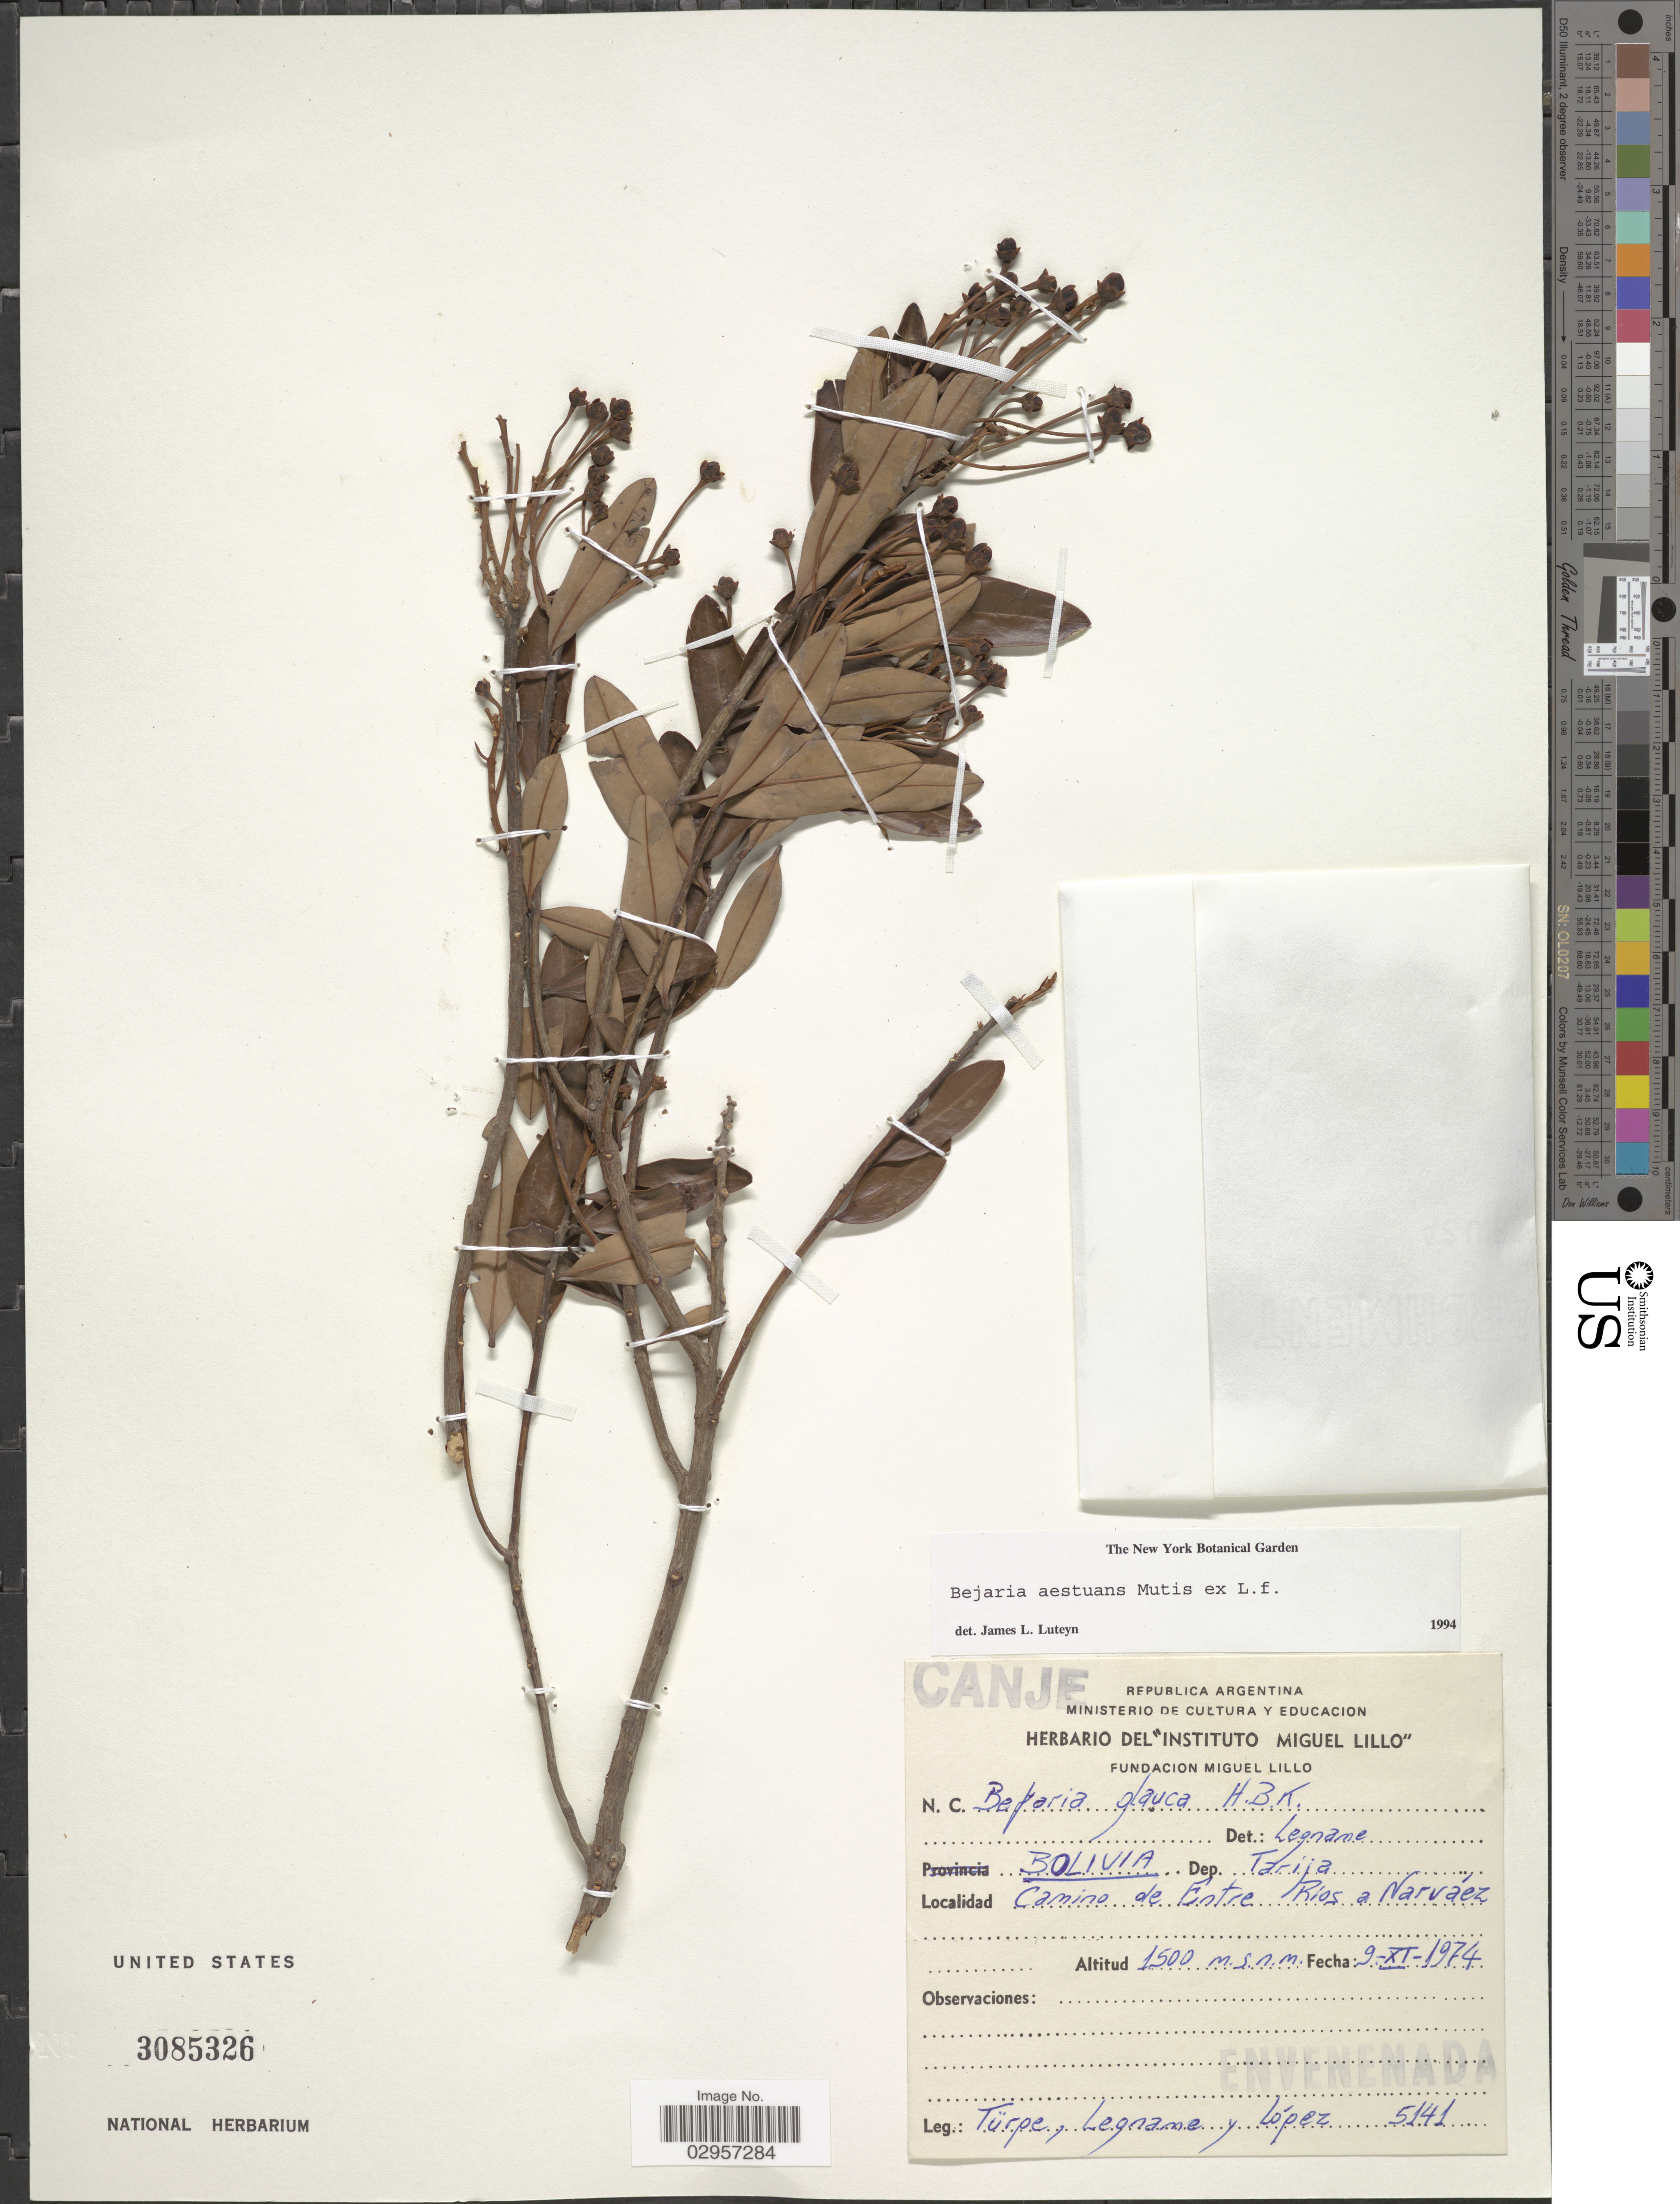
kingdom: Plantae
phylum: Tracheophyta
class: Magnoliopsida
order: Ericales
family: Ericaceae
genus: Befaria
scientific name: Befaria aestuans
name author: Mutis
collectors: Türpe, -. Legname & -. Lopez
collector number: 5141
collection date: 1974-11-09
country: Bolivia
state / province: Tarija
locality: Dep. Tarija, Camino de Entre Rios a Narvaéz.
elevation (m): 1500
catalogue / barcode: US 3085326